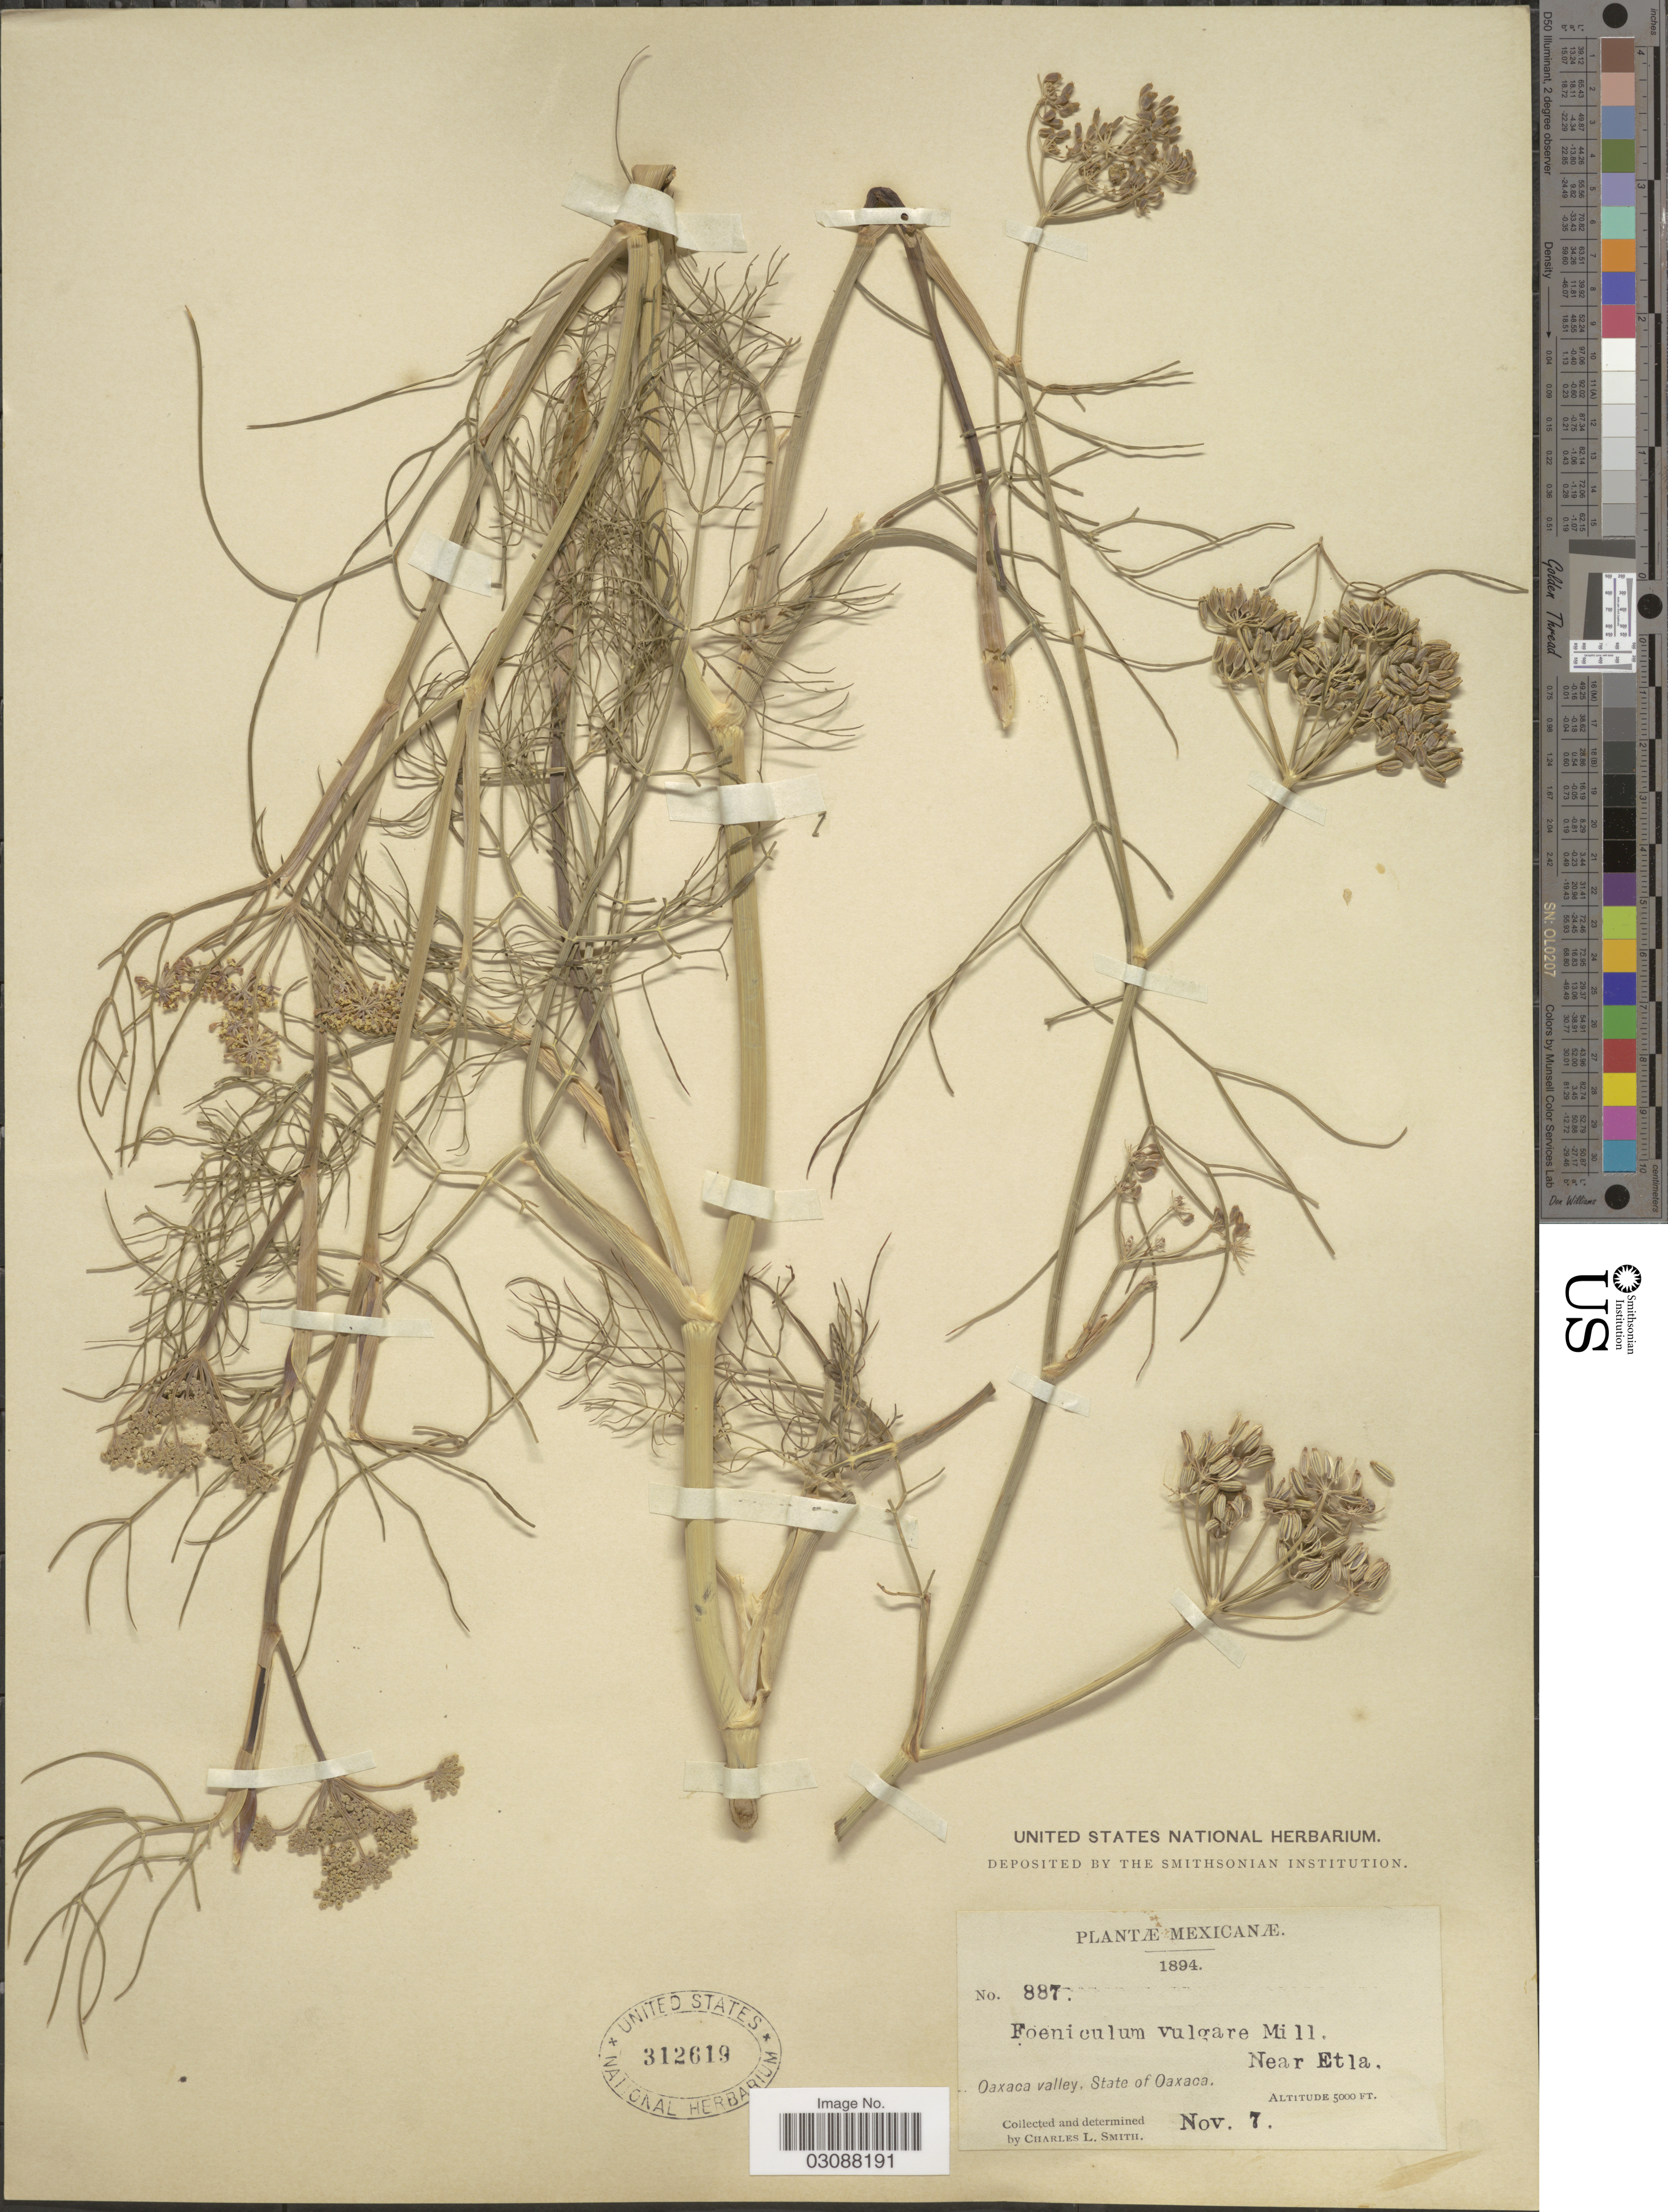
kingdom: Plantae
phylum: Tracheophyta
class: Magnoliopsida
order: Apiales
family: Apiaceae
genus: Foeniculum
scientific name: Foeniculum vulgare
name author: Mill.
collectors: C. L. Smith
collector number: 887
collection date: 1894-11-07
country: Mexico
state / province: Oaxaca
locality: Oaxaca valley. Near Etla.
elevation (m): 1524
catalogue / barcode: US 312619